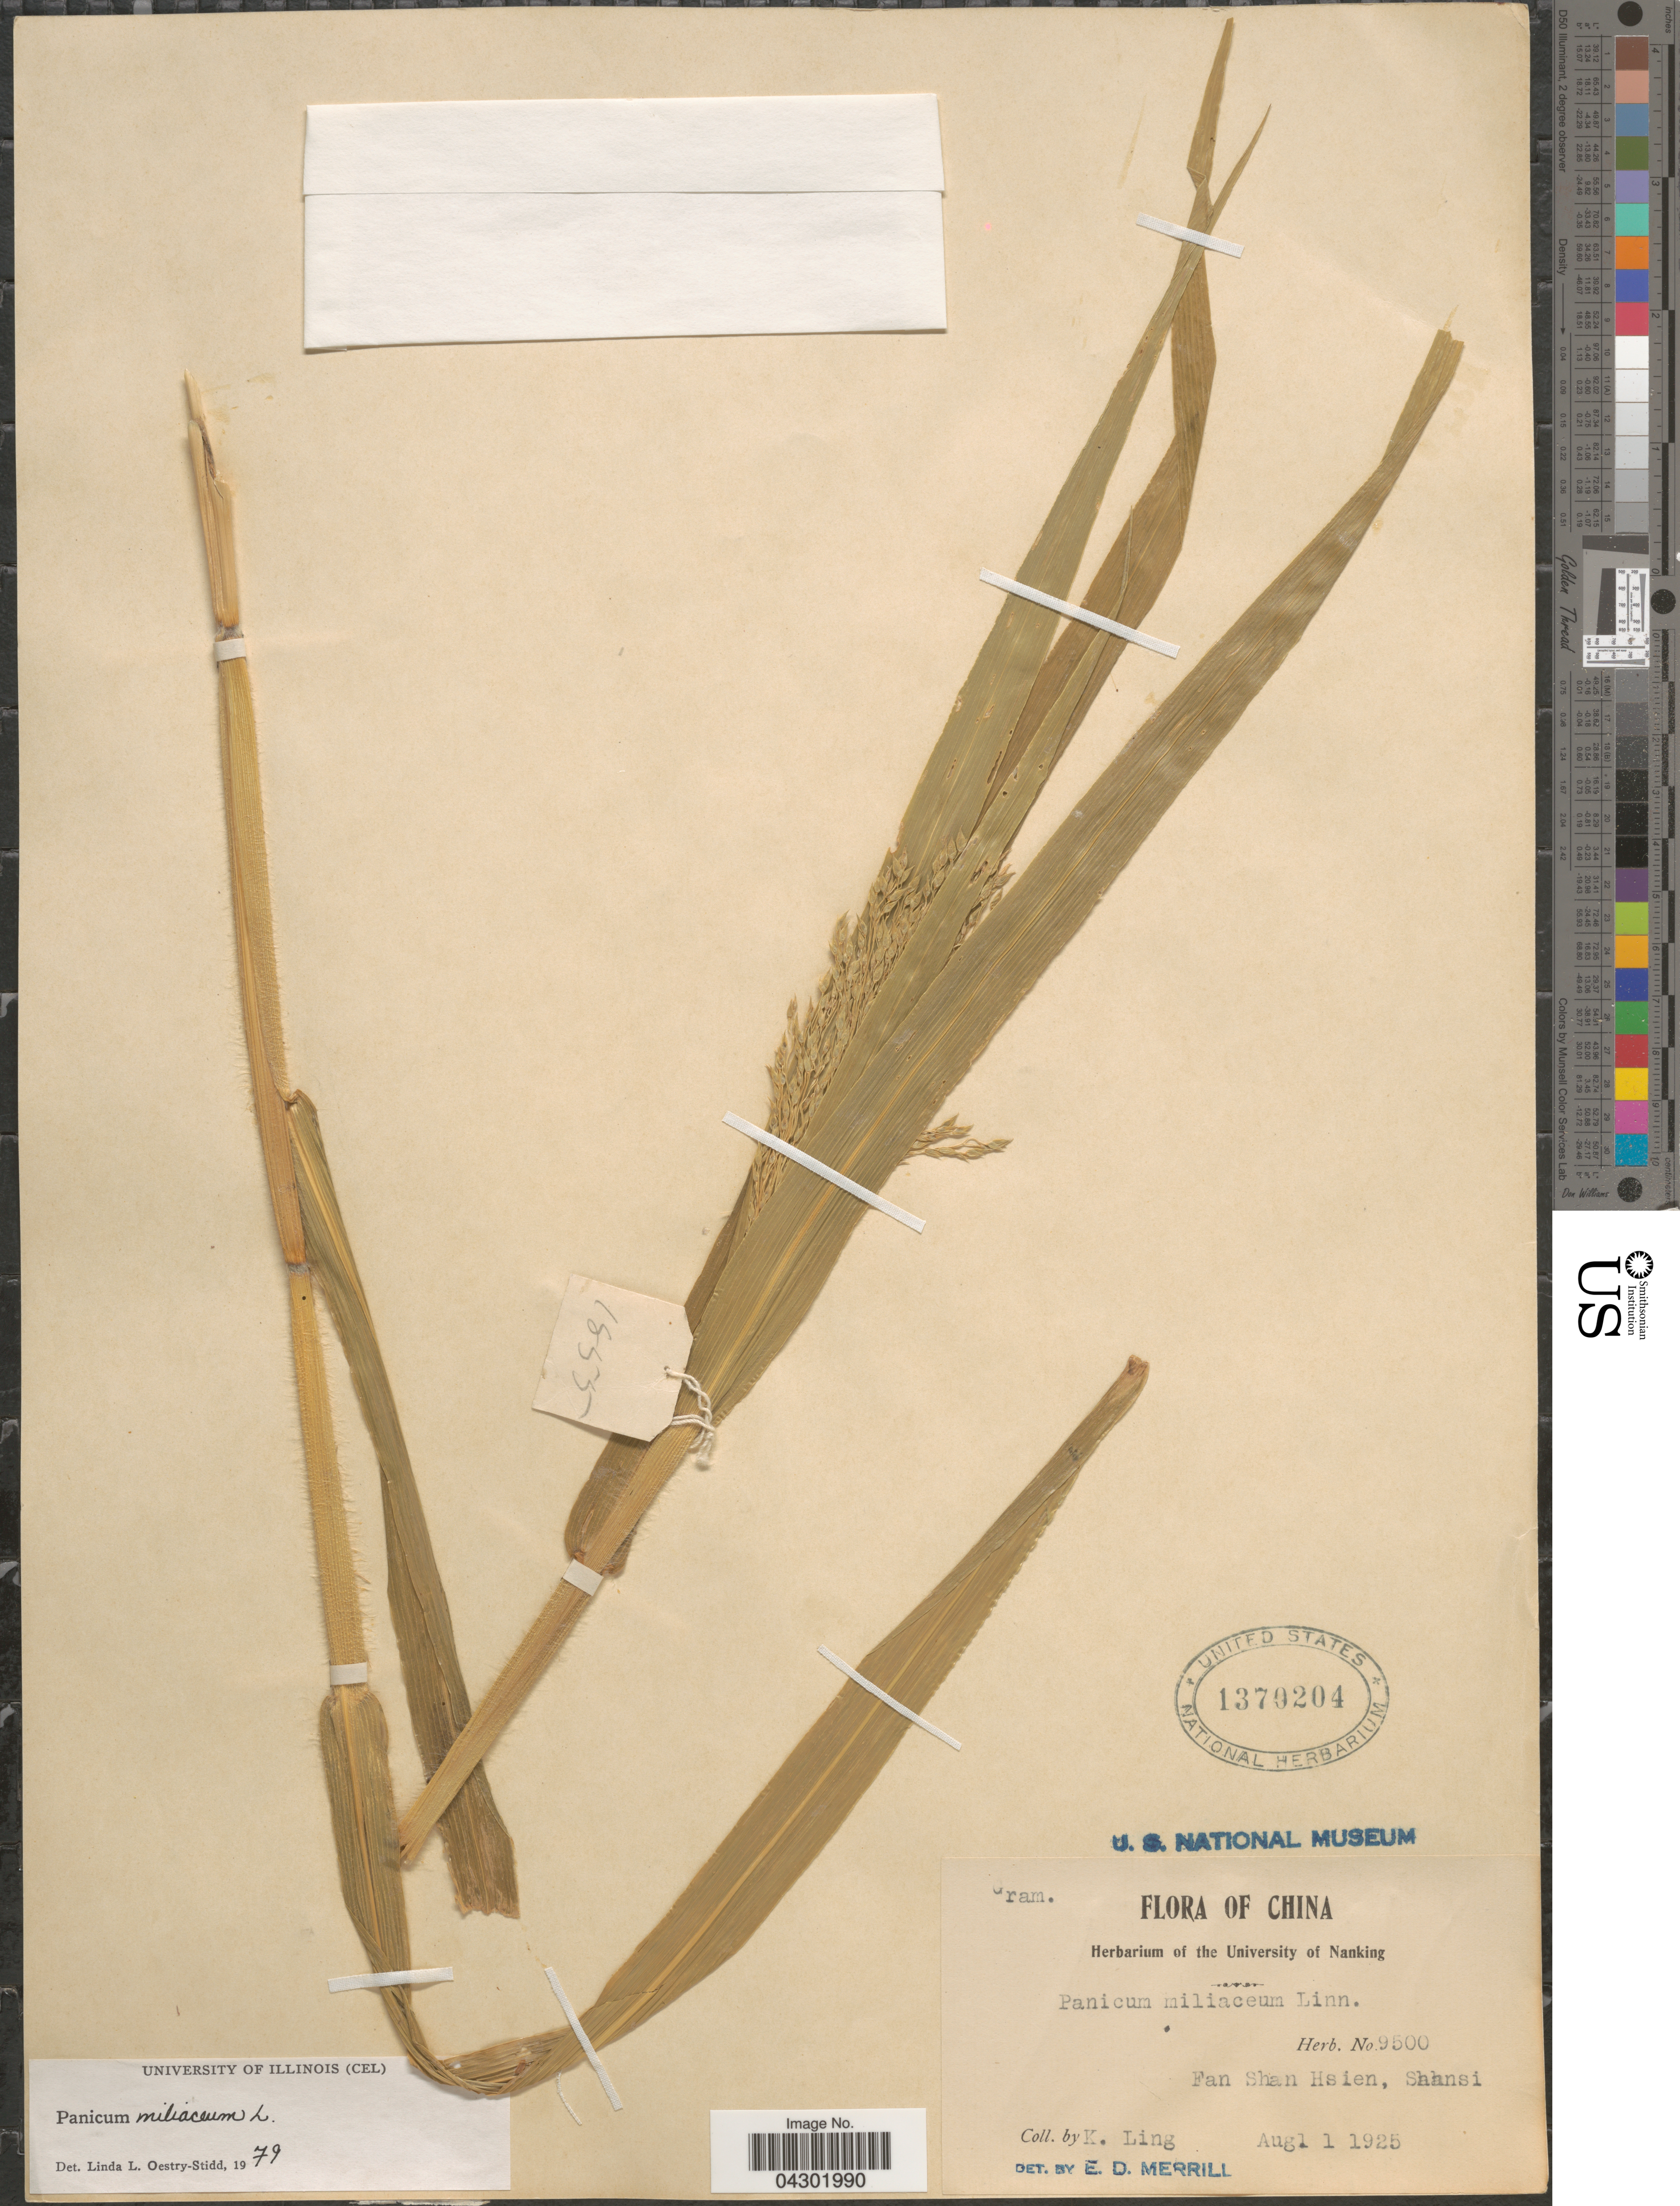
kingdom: Plantae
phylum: Tracheophyta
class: Liliopsida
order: Poales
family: Poaceae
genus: Panicum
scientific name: Panicum miliaceum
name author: L.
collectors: K. Ling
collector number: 9500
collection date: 1925-08-01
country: China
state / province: Shanxi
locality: Fan Shan Hsien, Shansi.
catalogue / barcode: US 1370204